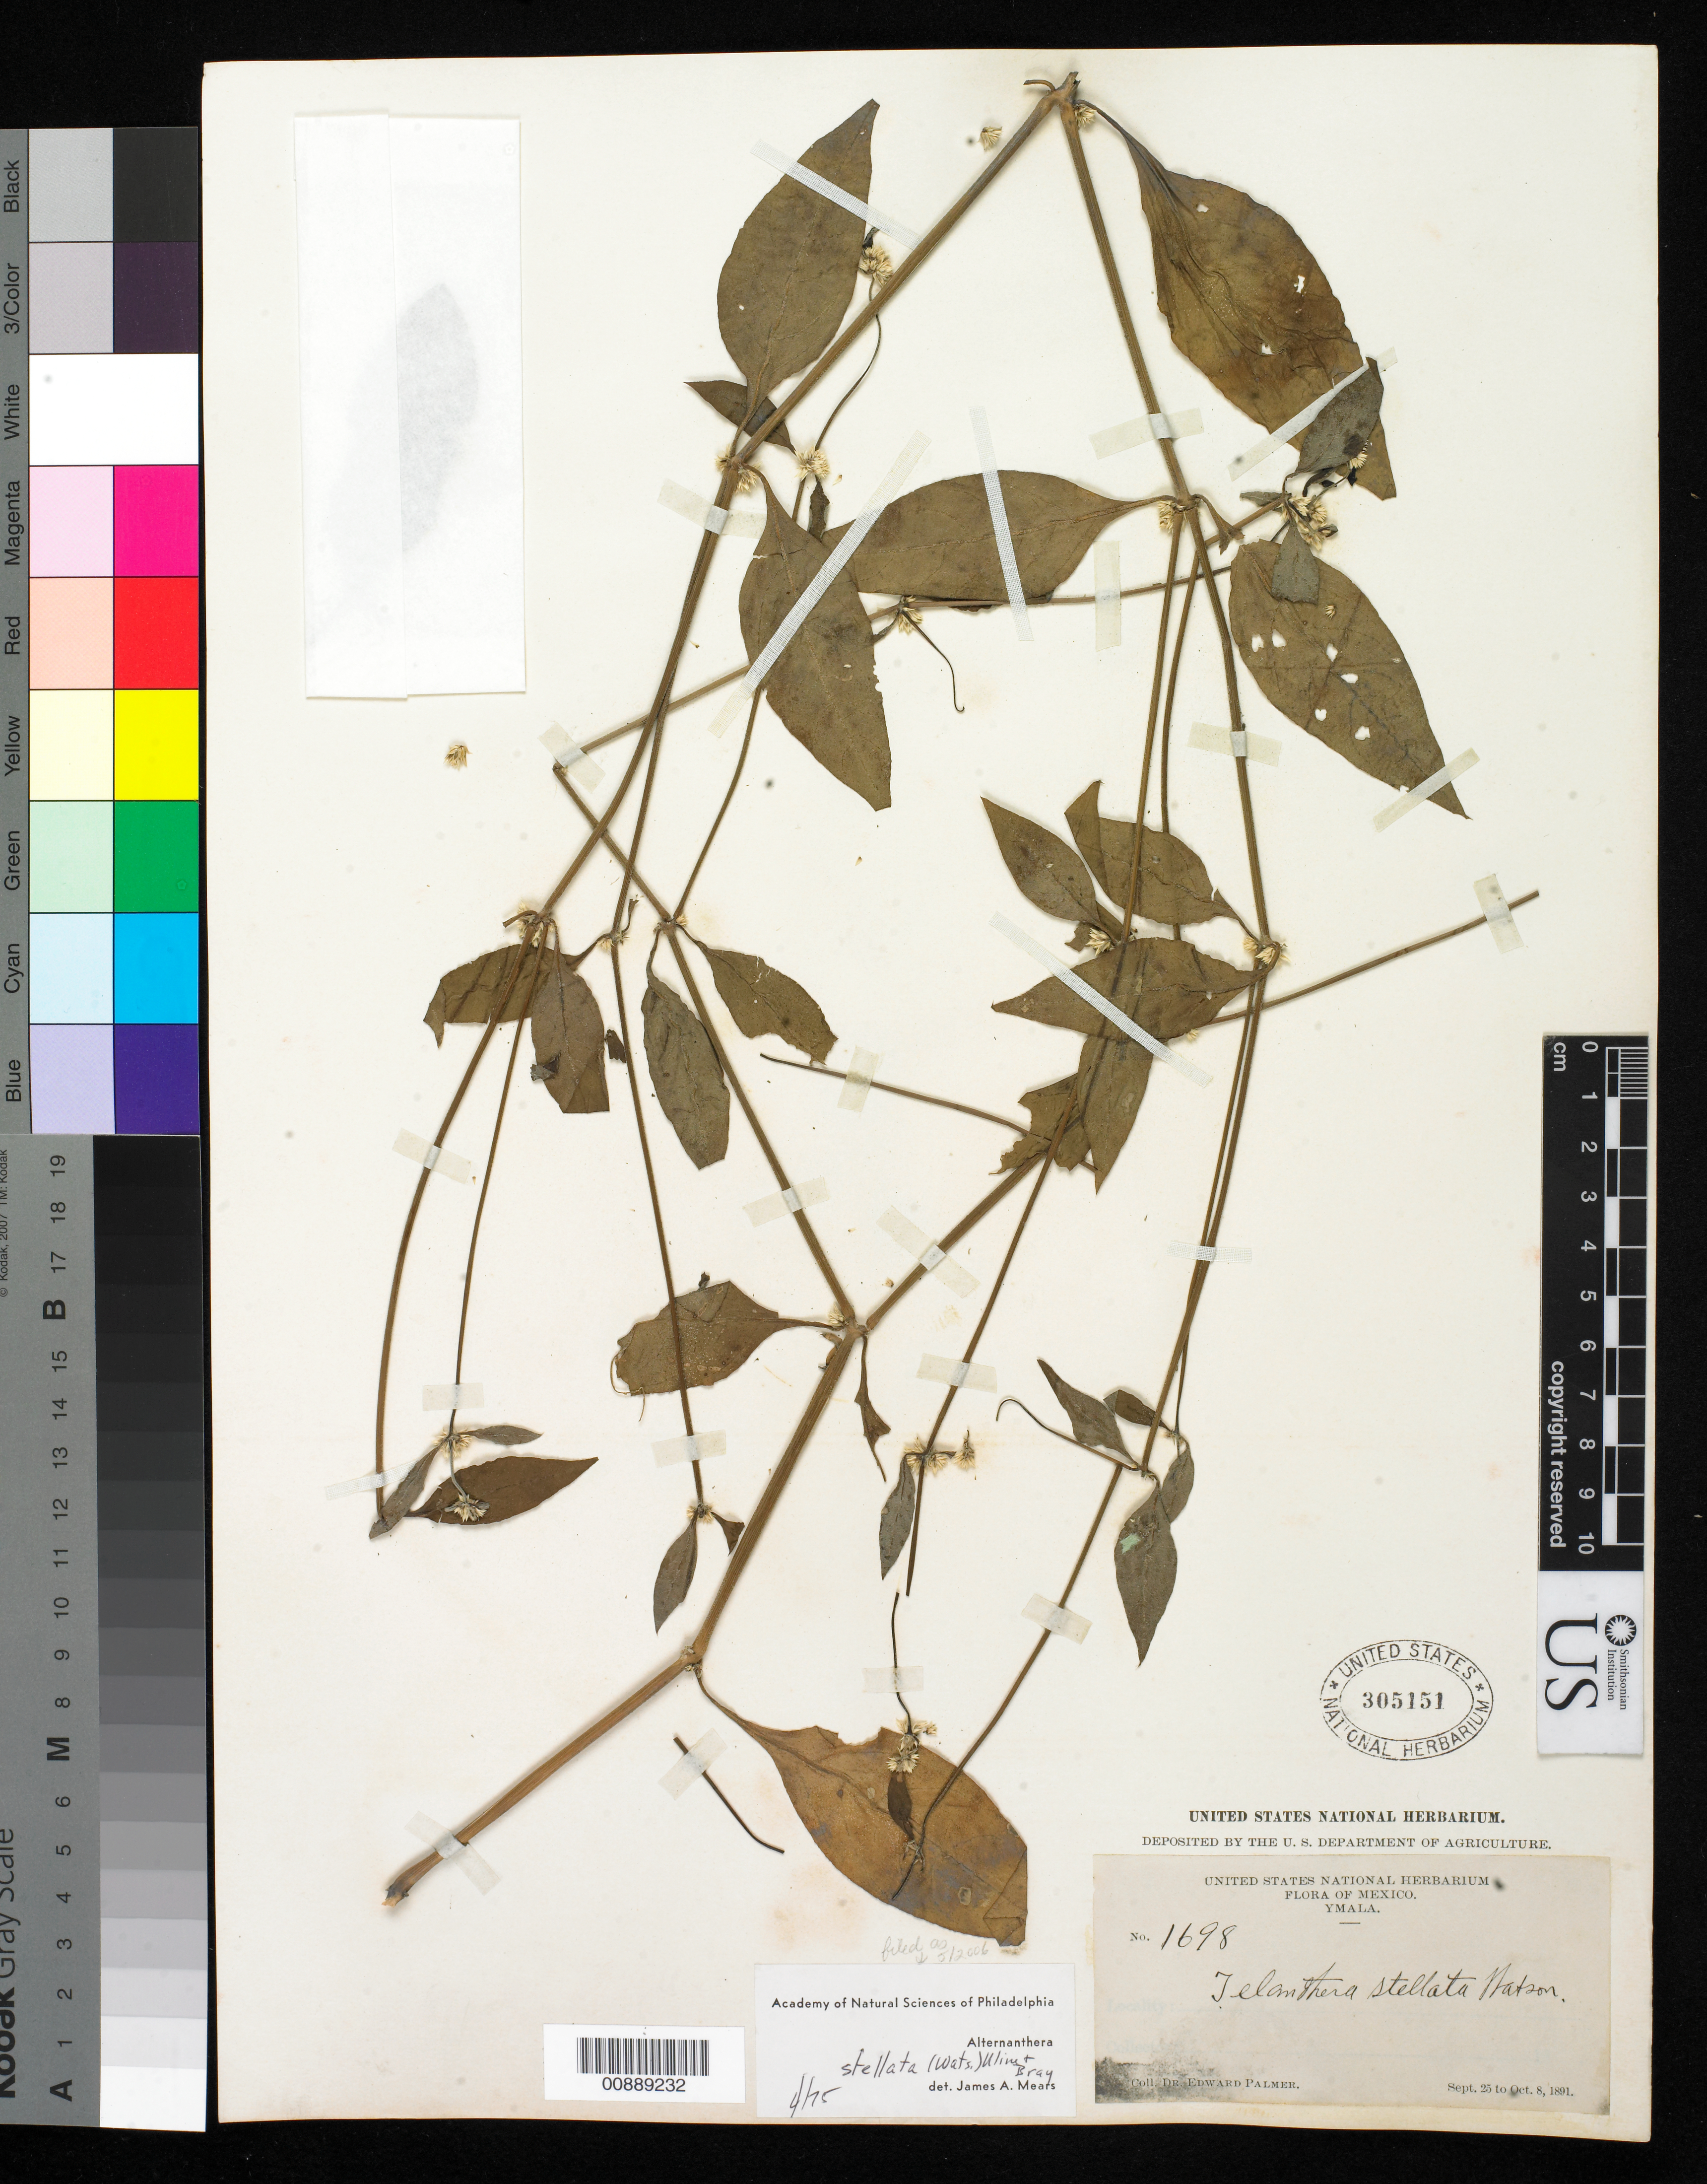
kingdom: Plantae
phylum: Tracheophyta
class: Magnoliopsida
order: Caryophyllales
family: Amaranthaceae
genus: Alternanthera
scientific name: Alternanthera stellata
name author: (S. Watson) Uline & W.L. Bray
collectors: E. Palmer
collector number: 1698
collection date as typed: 25 Sep 1891 to 08 Oct 1891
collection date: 1891-09-25/1891-10-08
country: Mexico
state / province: Sinaloa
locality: Ymala, Sinaloa.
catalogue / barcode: US 305151